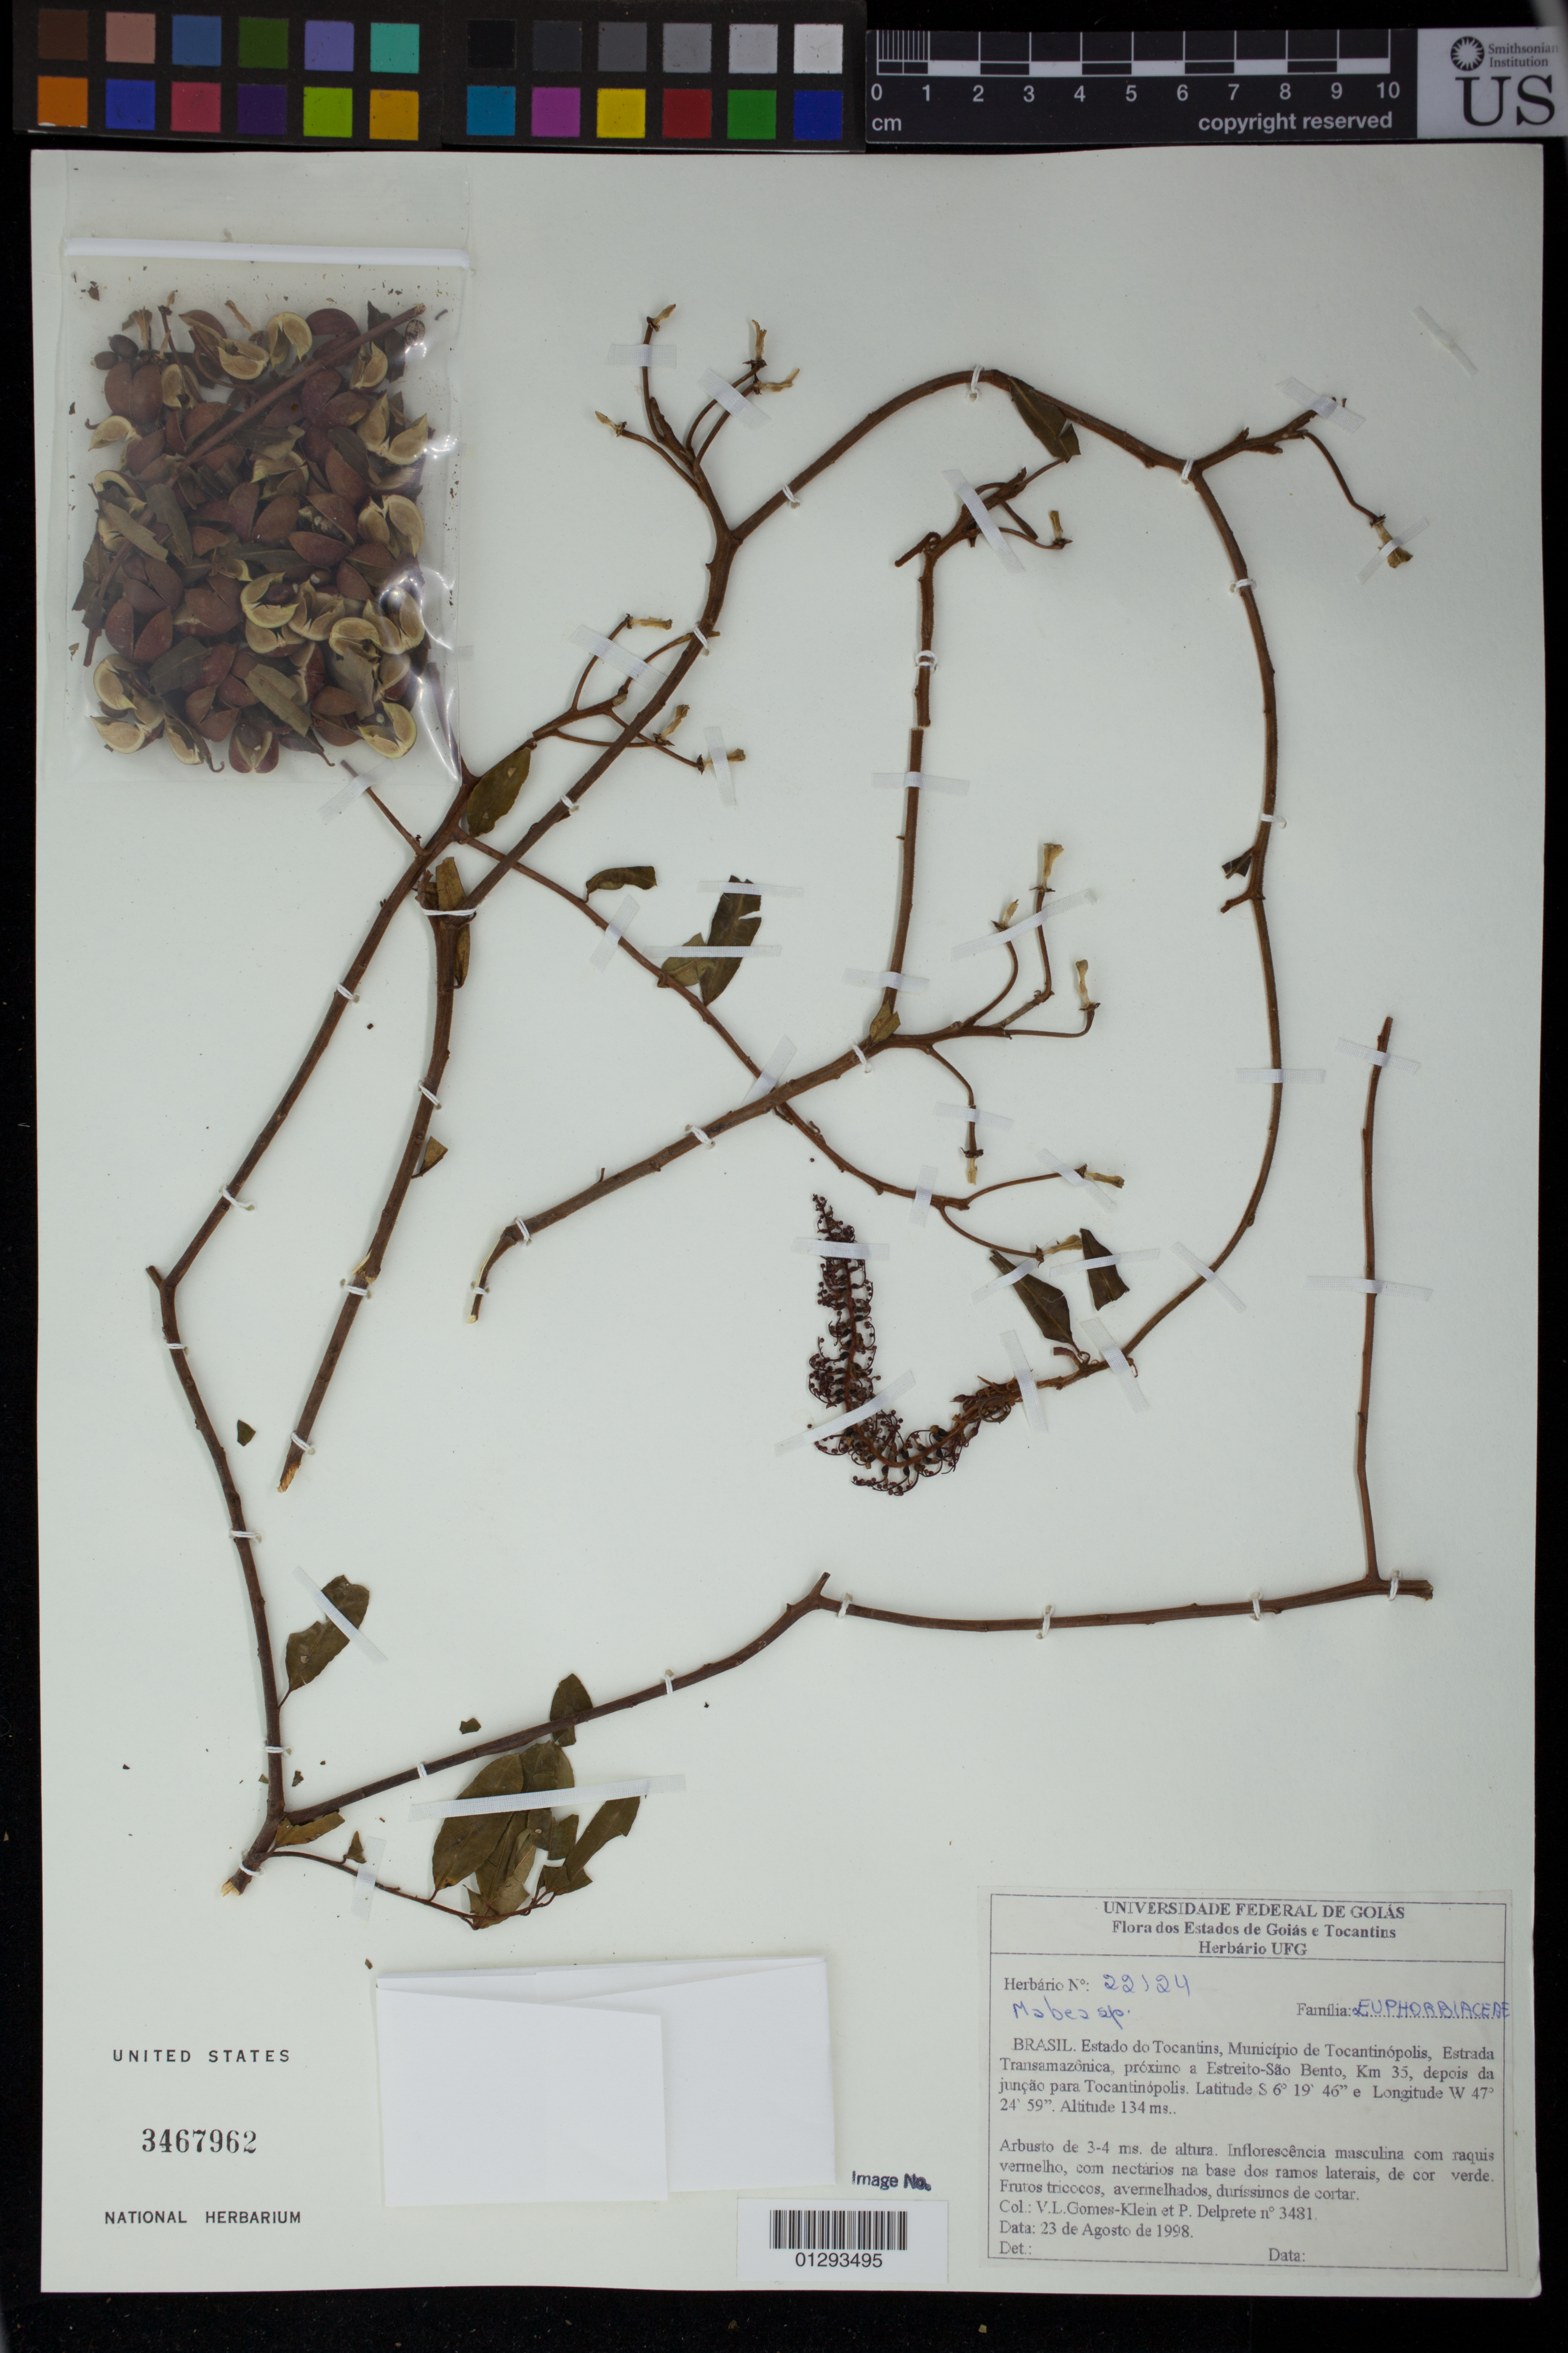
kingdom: Plantae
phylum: Tracheophyta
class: Magnoliopsida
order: Malpighiales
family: Euphorbiaceae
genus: Mabea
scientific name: Mabea angustifolia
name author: Spruce ex Benth.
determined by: Wurdack, Kenneth J., (US), Smithsonian Institution - National Museum of Natural History (UNITED STATES)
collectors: V. L. G. Klein & P. G. Delprete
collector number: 3481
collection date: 1998-08-23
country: Brazil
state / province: Tocantins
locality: Municipio de Tocantinopolis, Estrada Transamazonica, proximo a Estreito-Sao Bento, Km 35, depois da juncao para Tocantinopolis.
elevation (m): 134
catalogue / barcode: US 3467962